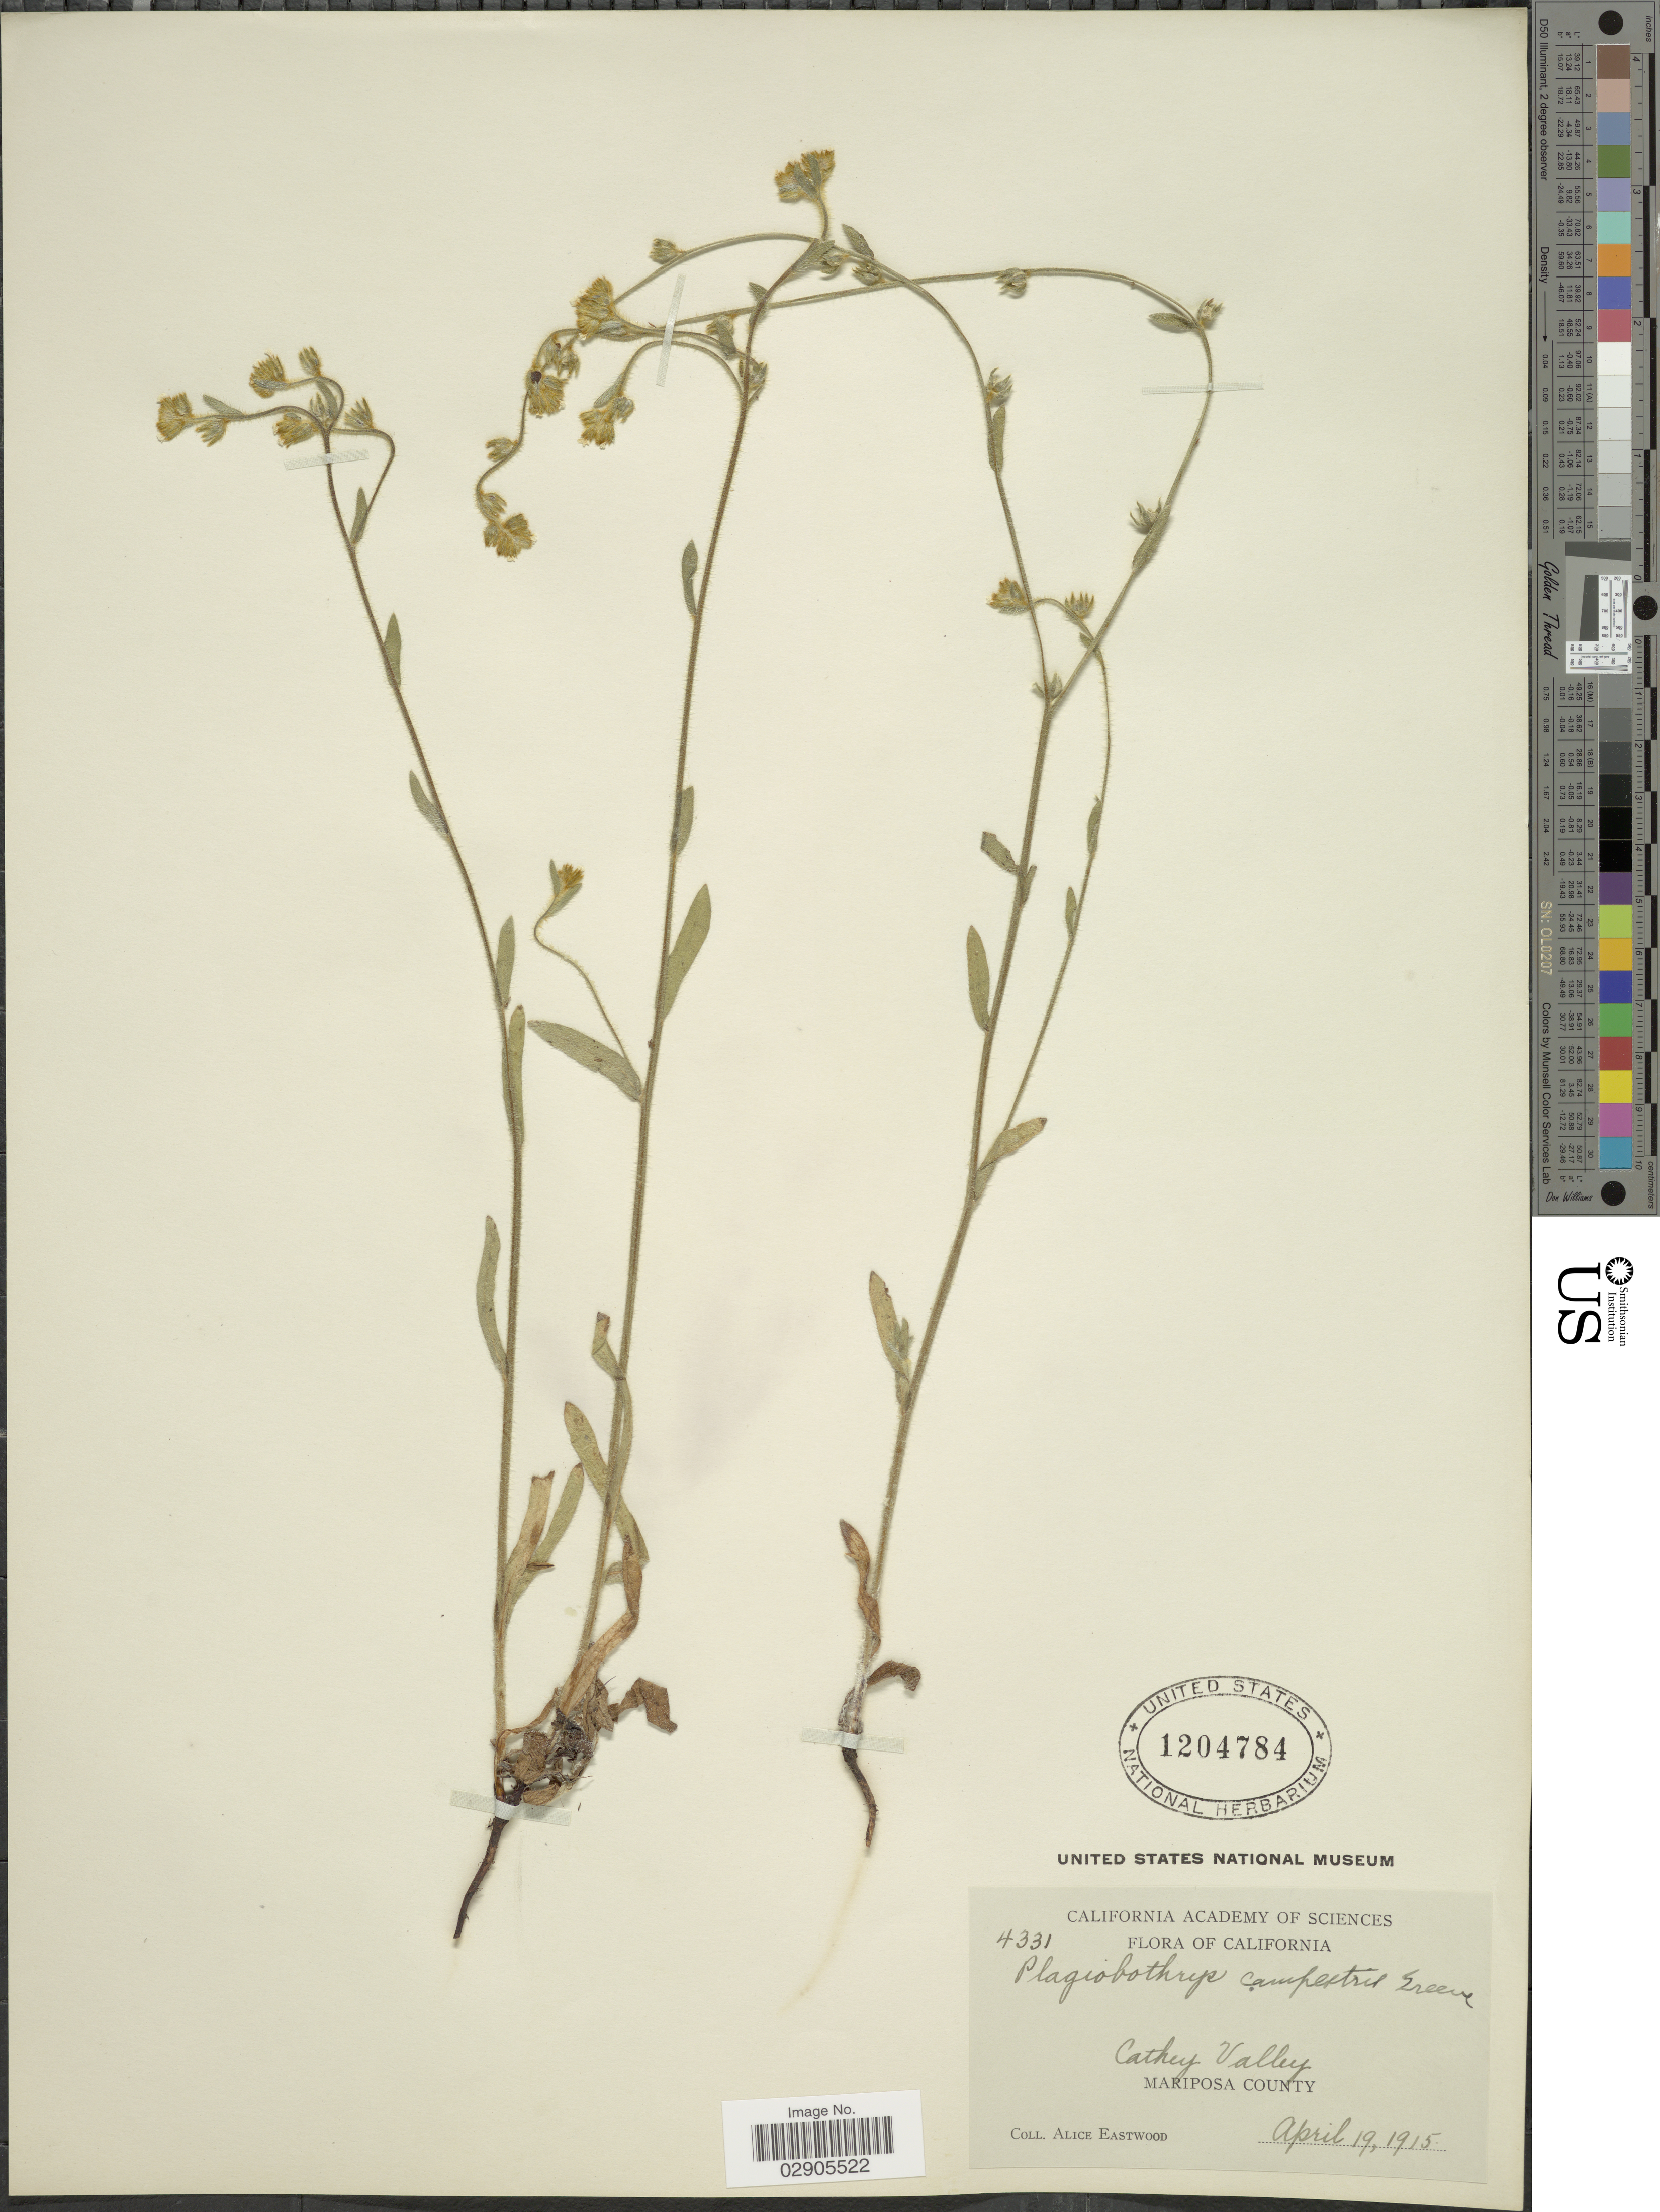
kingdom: Plantae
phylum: Tracheophyta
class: Magnoliopsida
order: Boraginales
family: Boraginaceae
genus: Plagiobothrys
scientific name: Plagiobothrys campestris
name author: Greene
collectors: A. Eastwood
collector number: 4331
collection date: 1915-04-19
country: United States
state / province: California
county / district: Mariposa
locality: Cathey Valley. Mariposa County.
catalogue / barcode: US 1204784